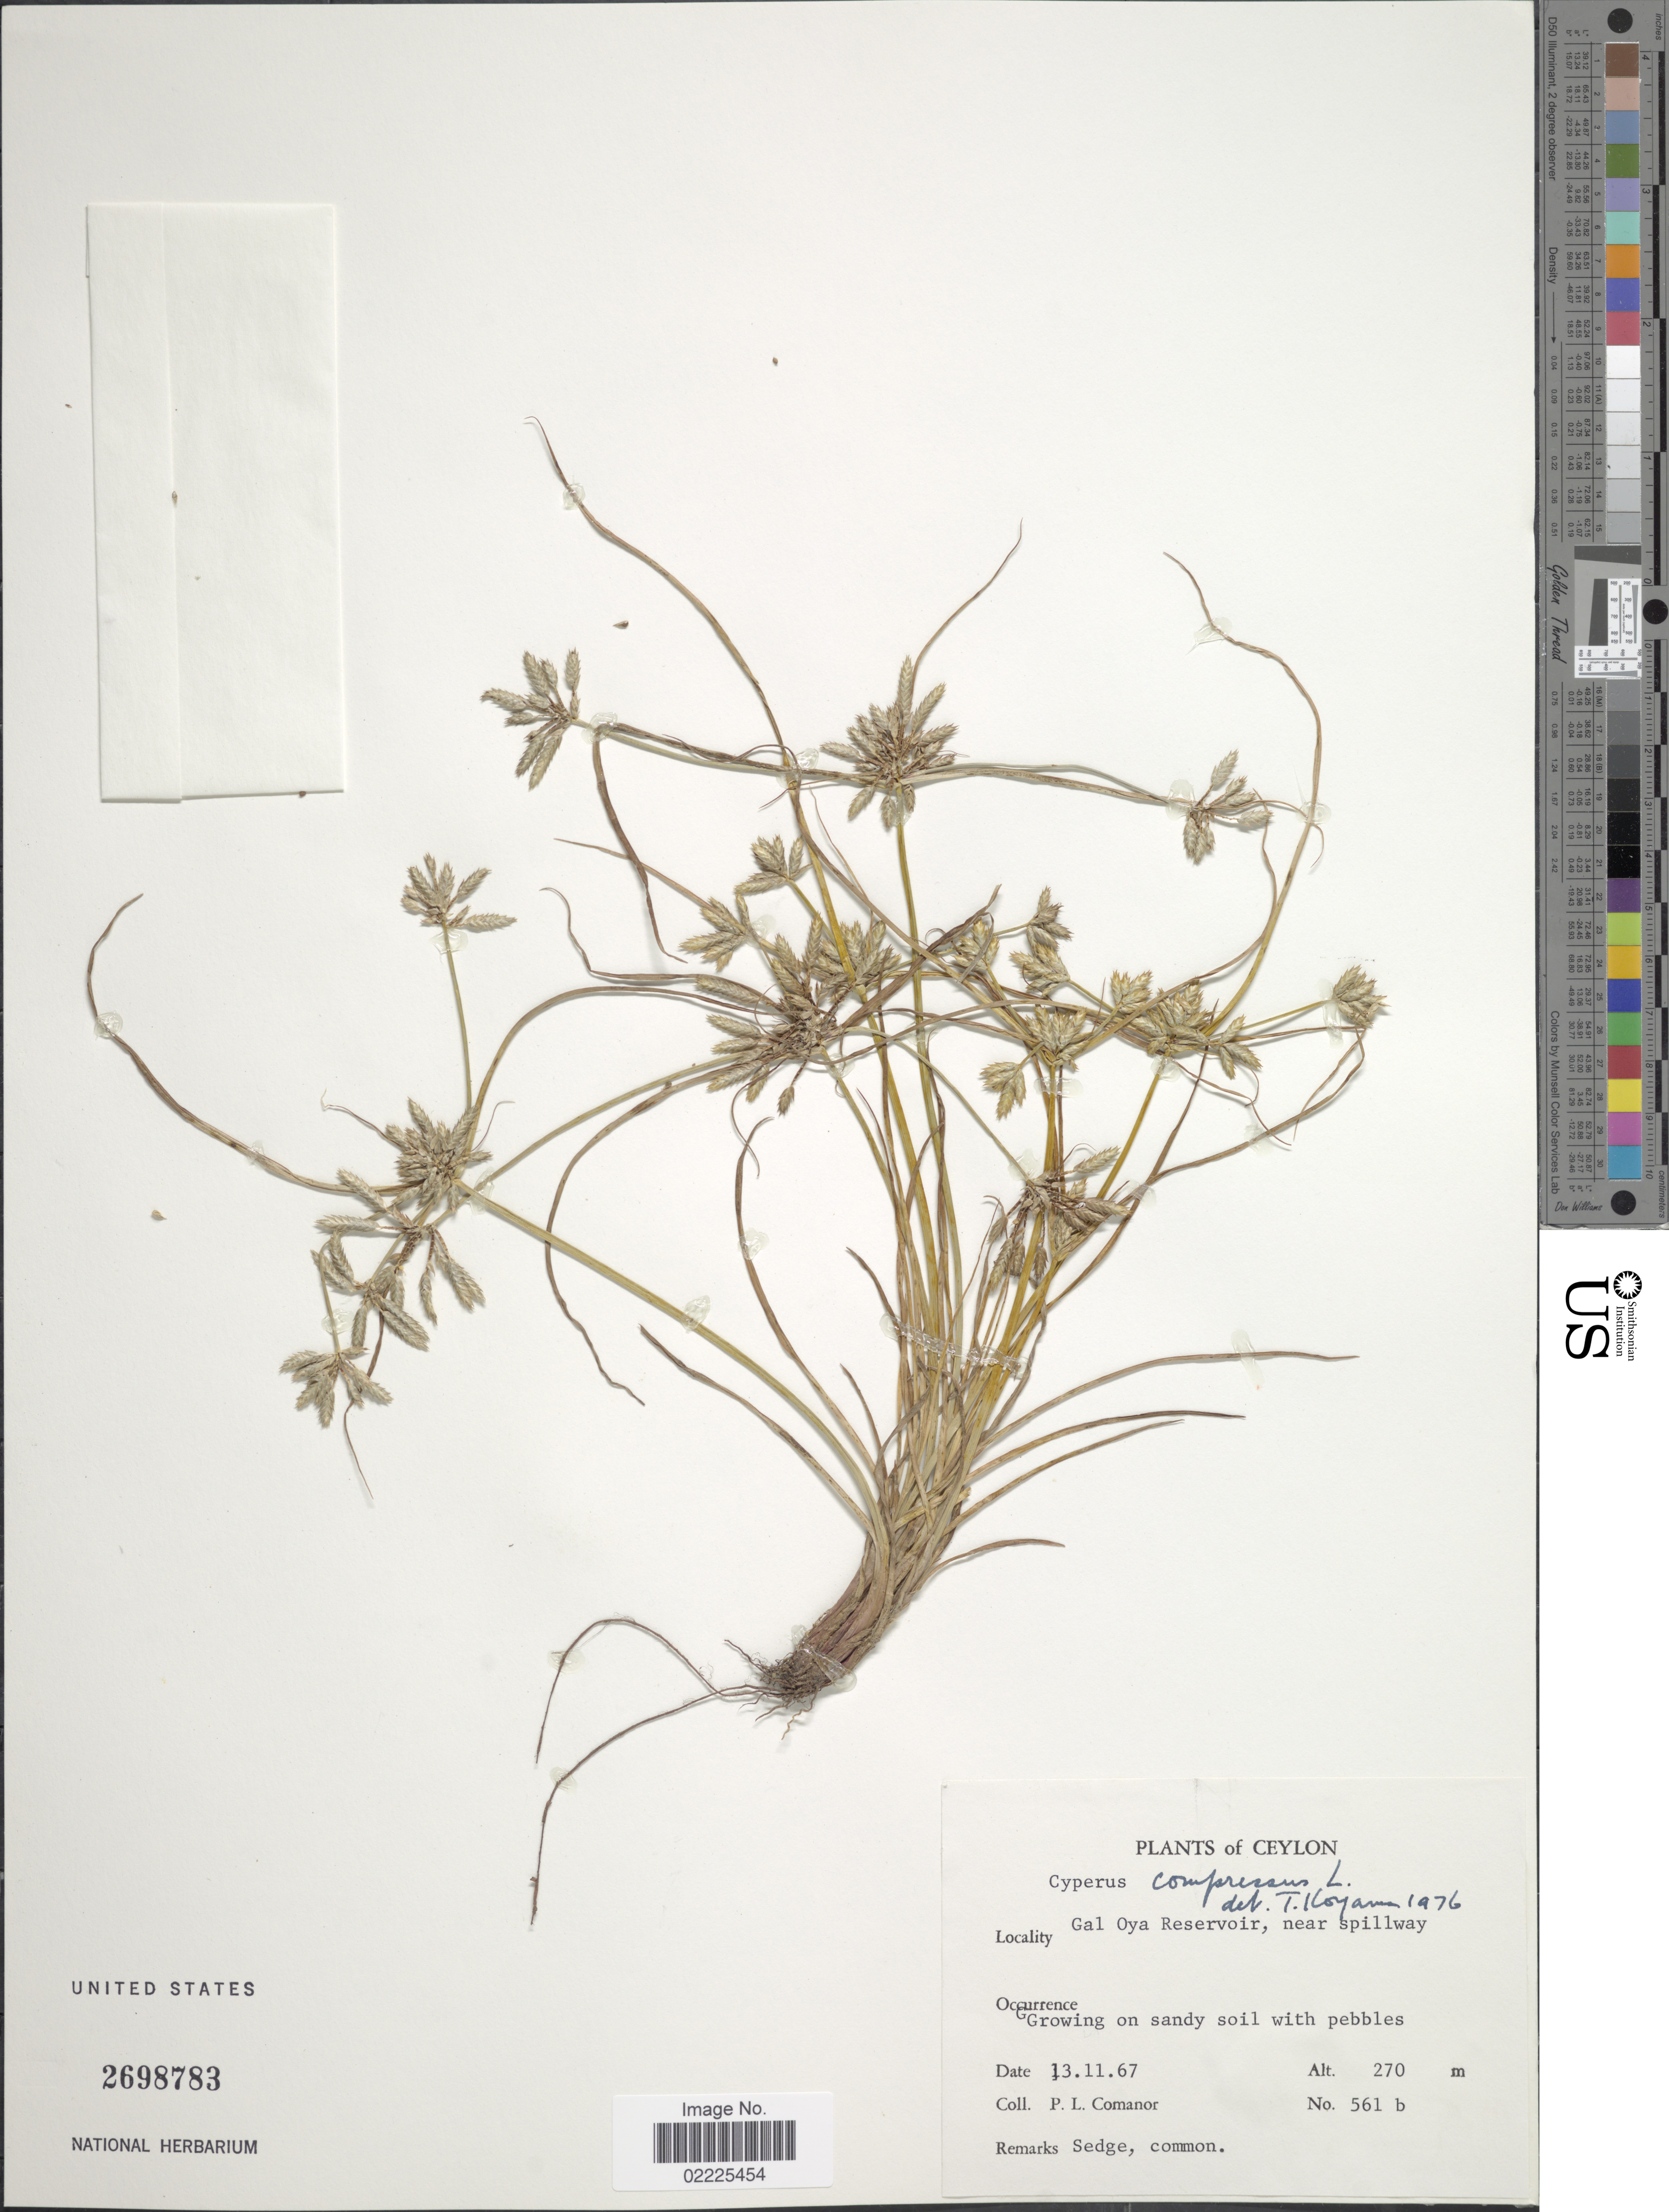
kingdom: Plantae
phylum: Tracheophyta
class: Liliopsida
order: Poales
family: Cyperaceae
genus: Cyperus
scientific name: Cyperus compressus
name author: L.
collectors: P. Comanor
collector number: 561b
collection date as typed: Transcribed d/m/y: 13/11/67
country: Sri Lanka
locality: Ceylon, Gal Oya Reservoir, near spillway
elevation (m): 270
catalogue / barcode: US 2698783